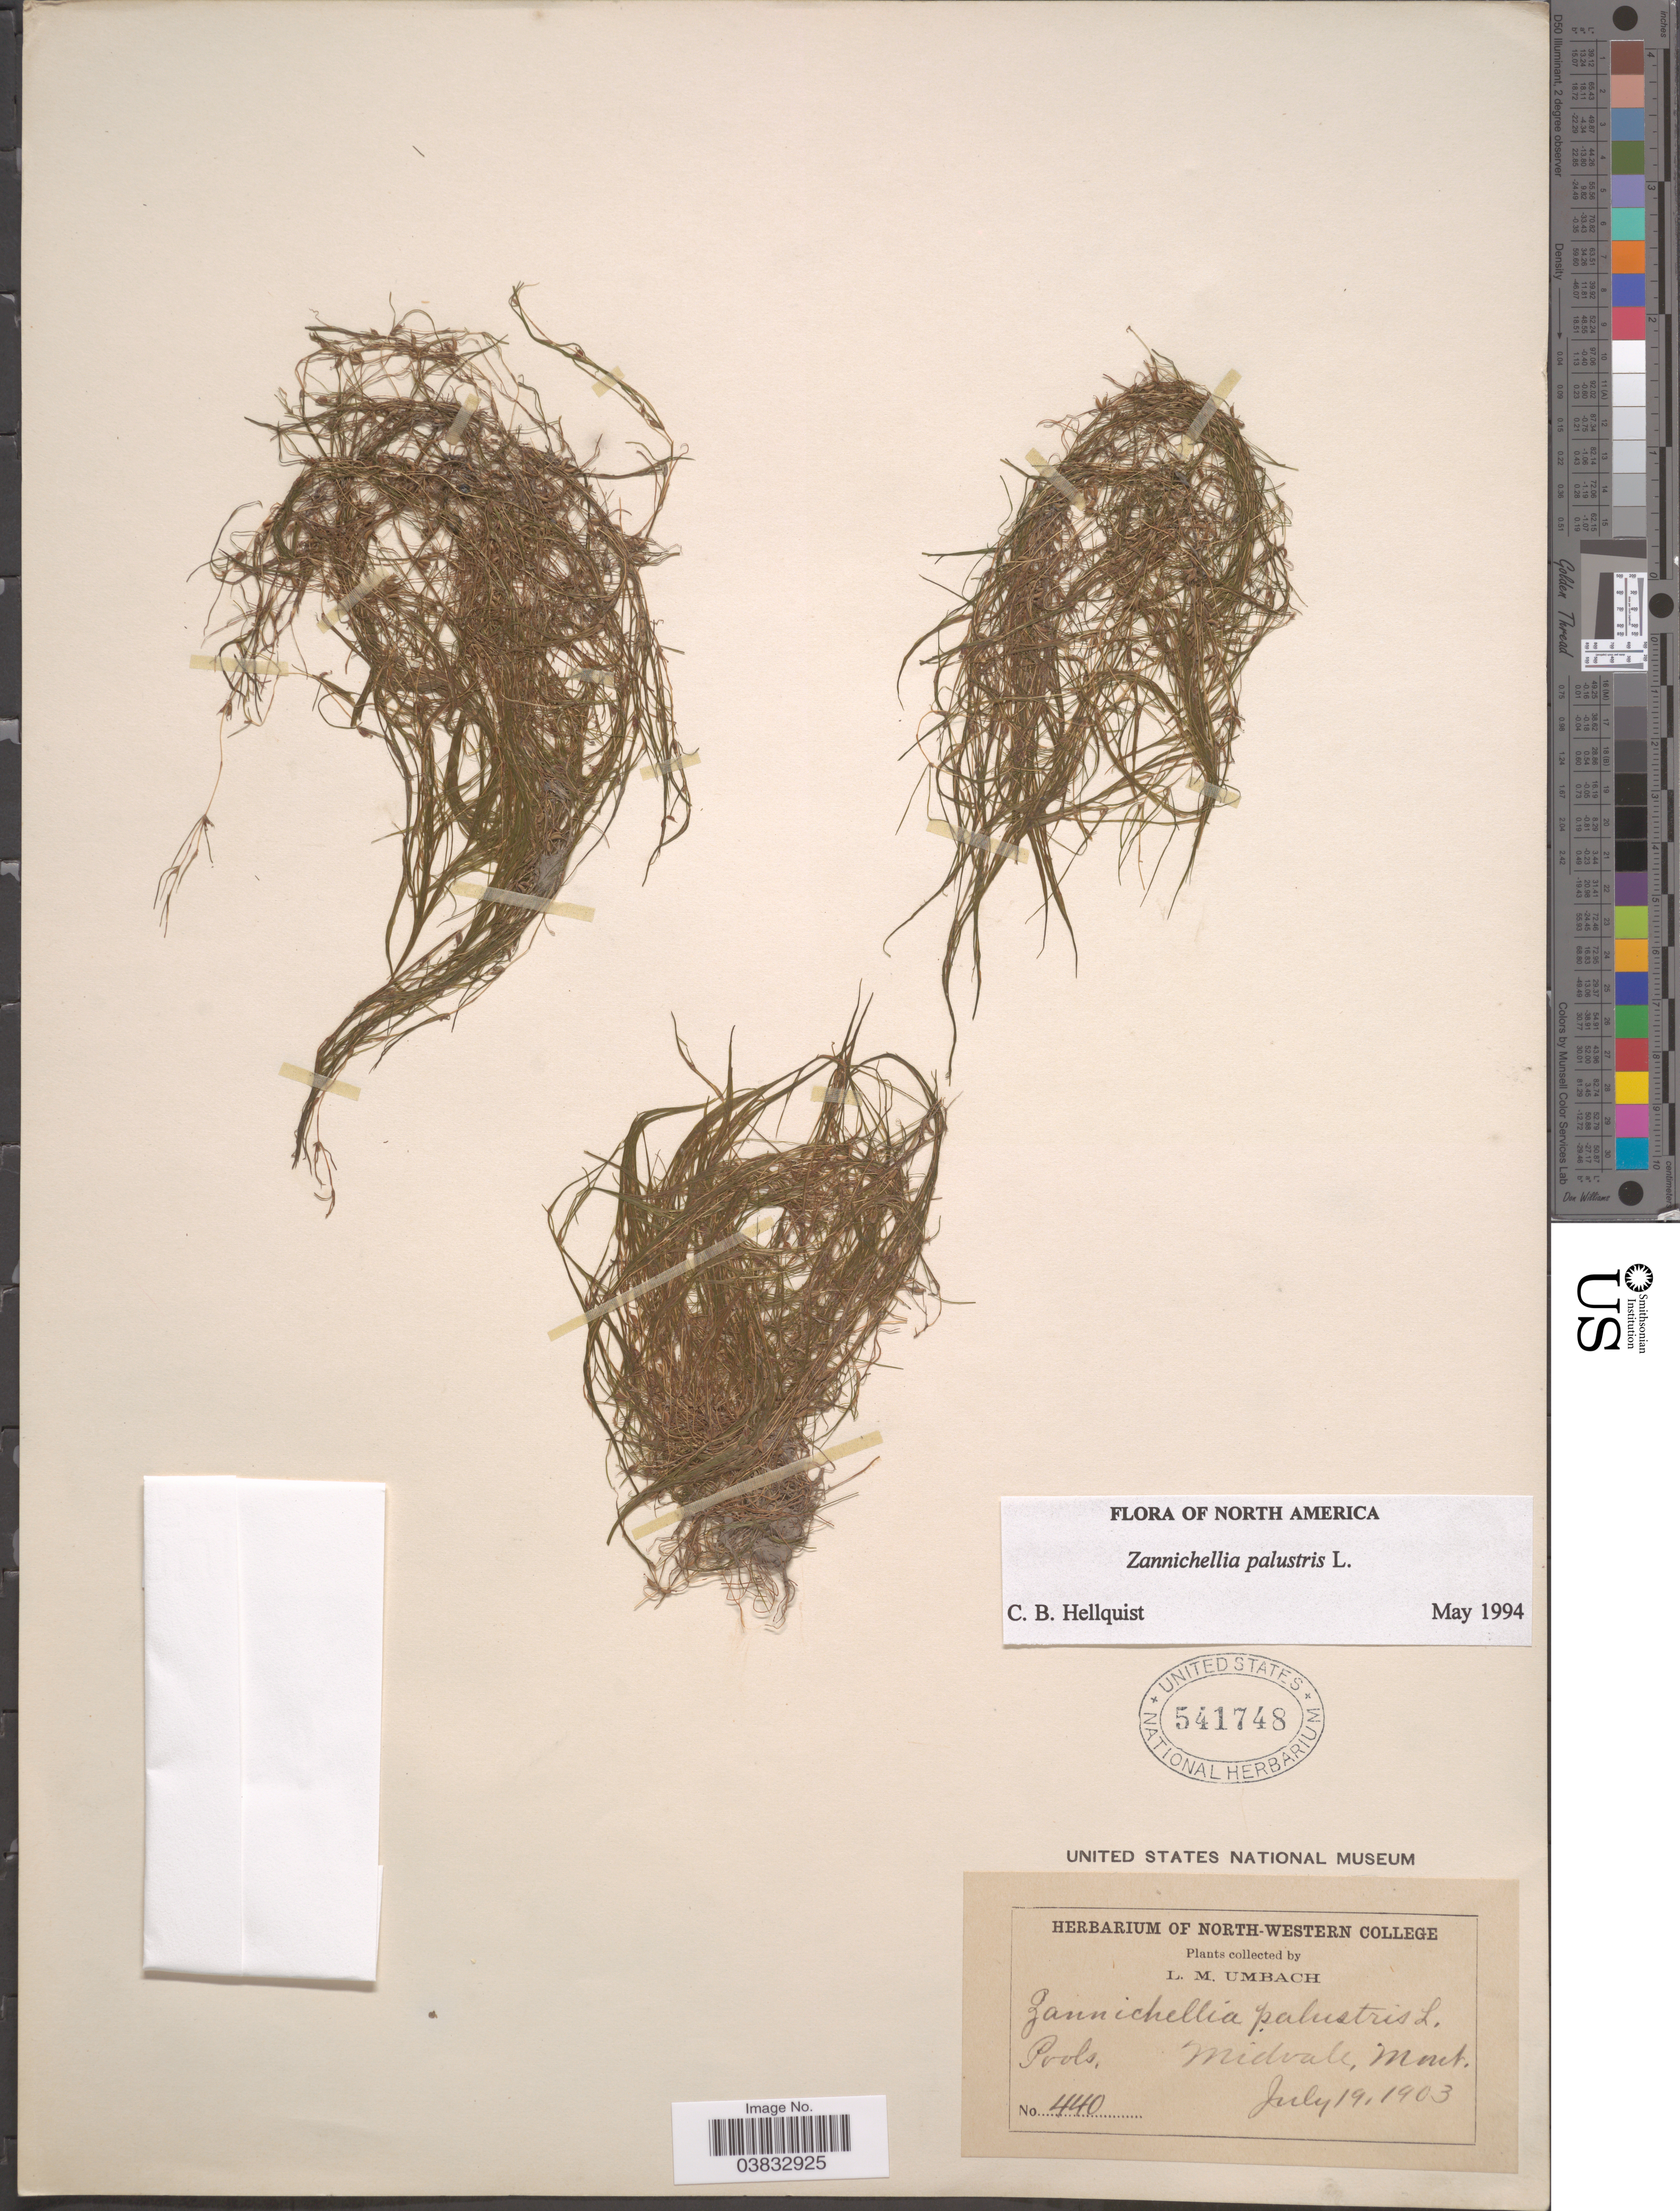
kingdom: Plantae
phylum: Tracheophyta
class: Liliopsida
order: Alismatales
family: Potamogetonaceae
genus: Zannichellia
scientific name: Zannichellia palustris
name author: L.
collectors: L. M. Umbach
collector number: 440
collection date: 1903-07-19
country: United States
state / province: Montana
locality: Midvale.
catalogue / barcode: US 541748